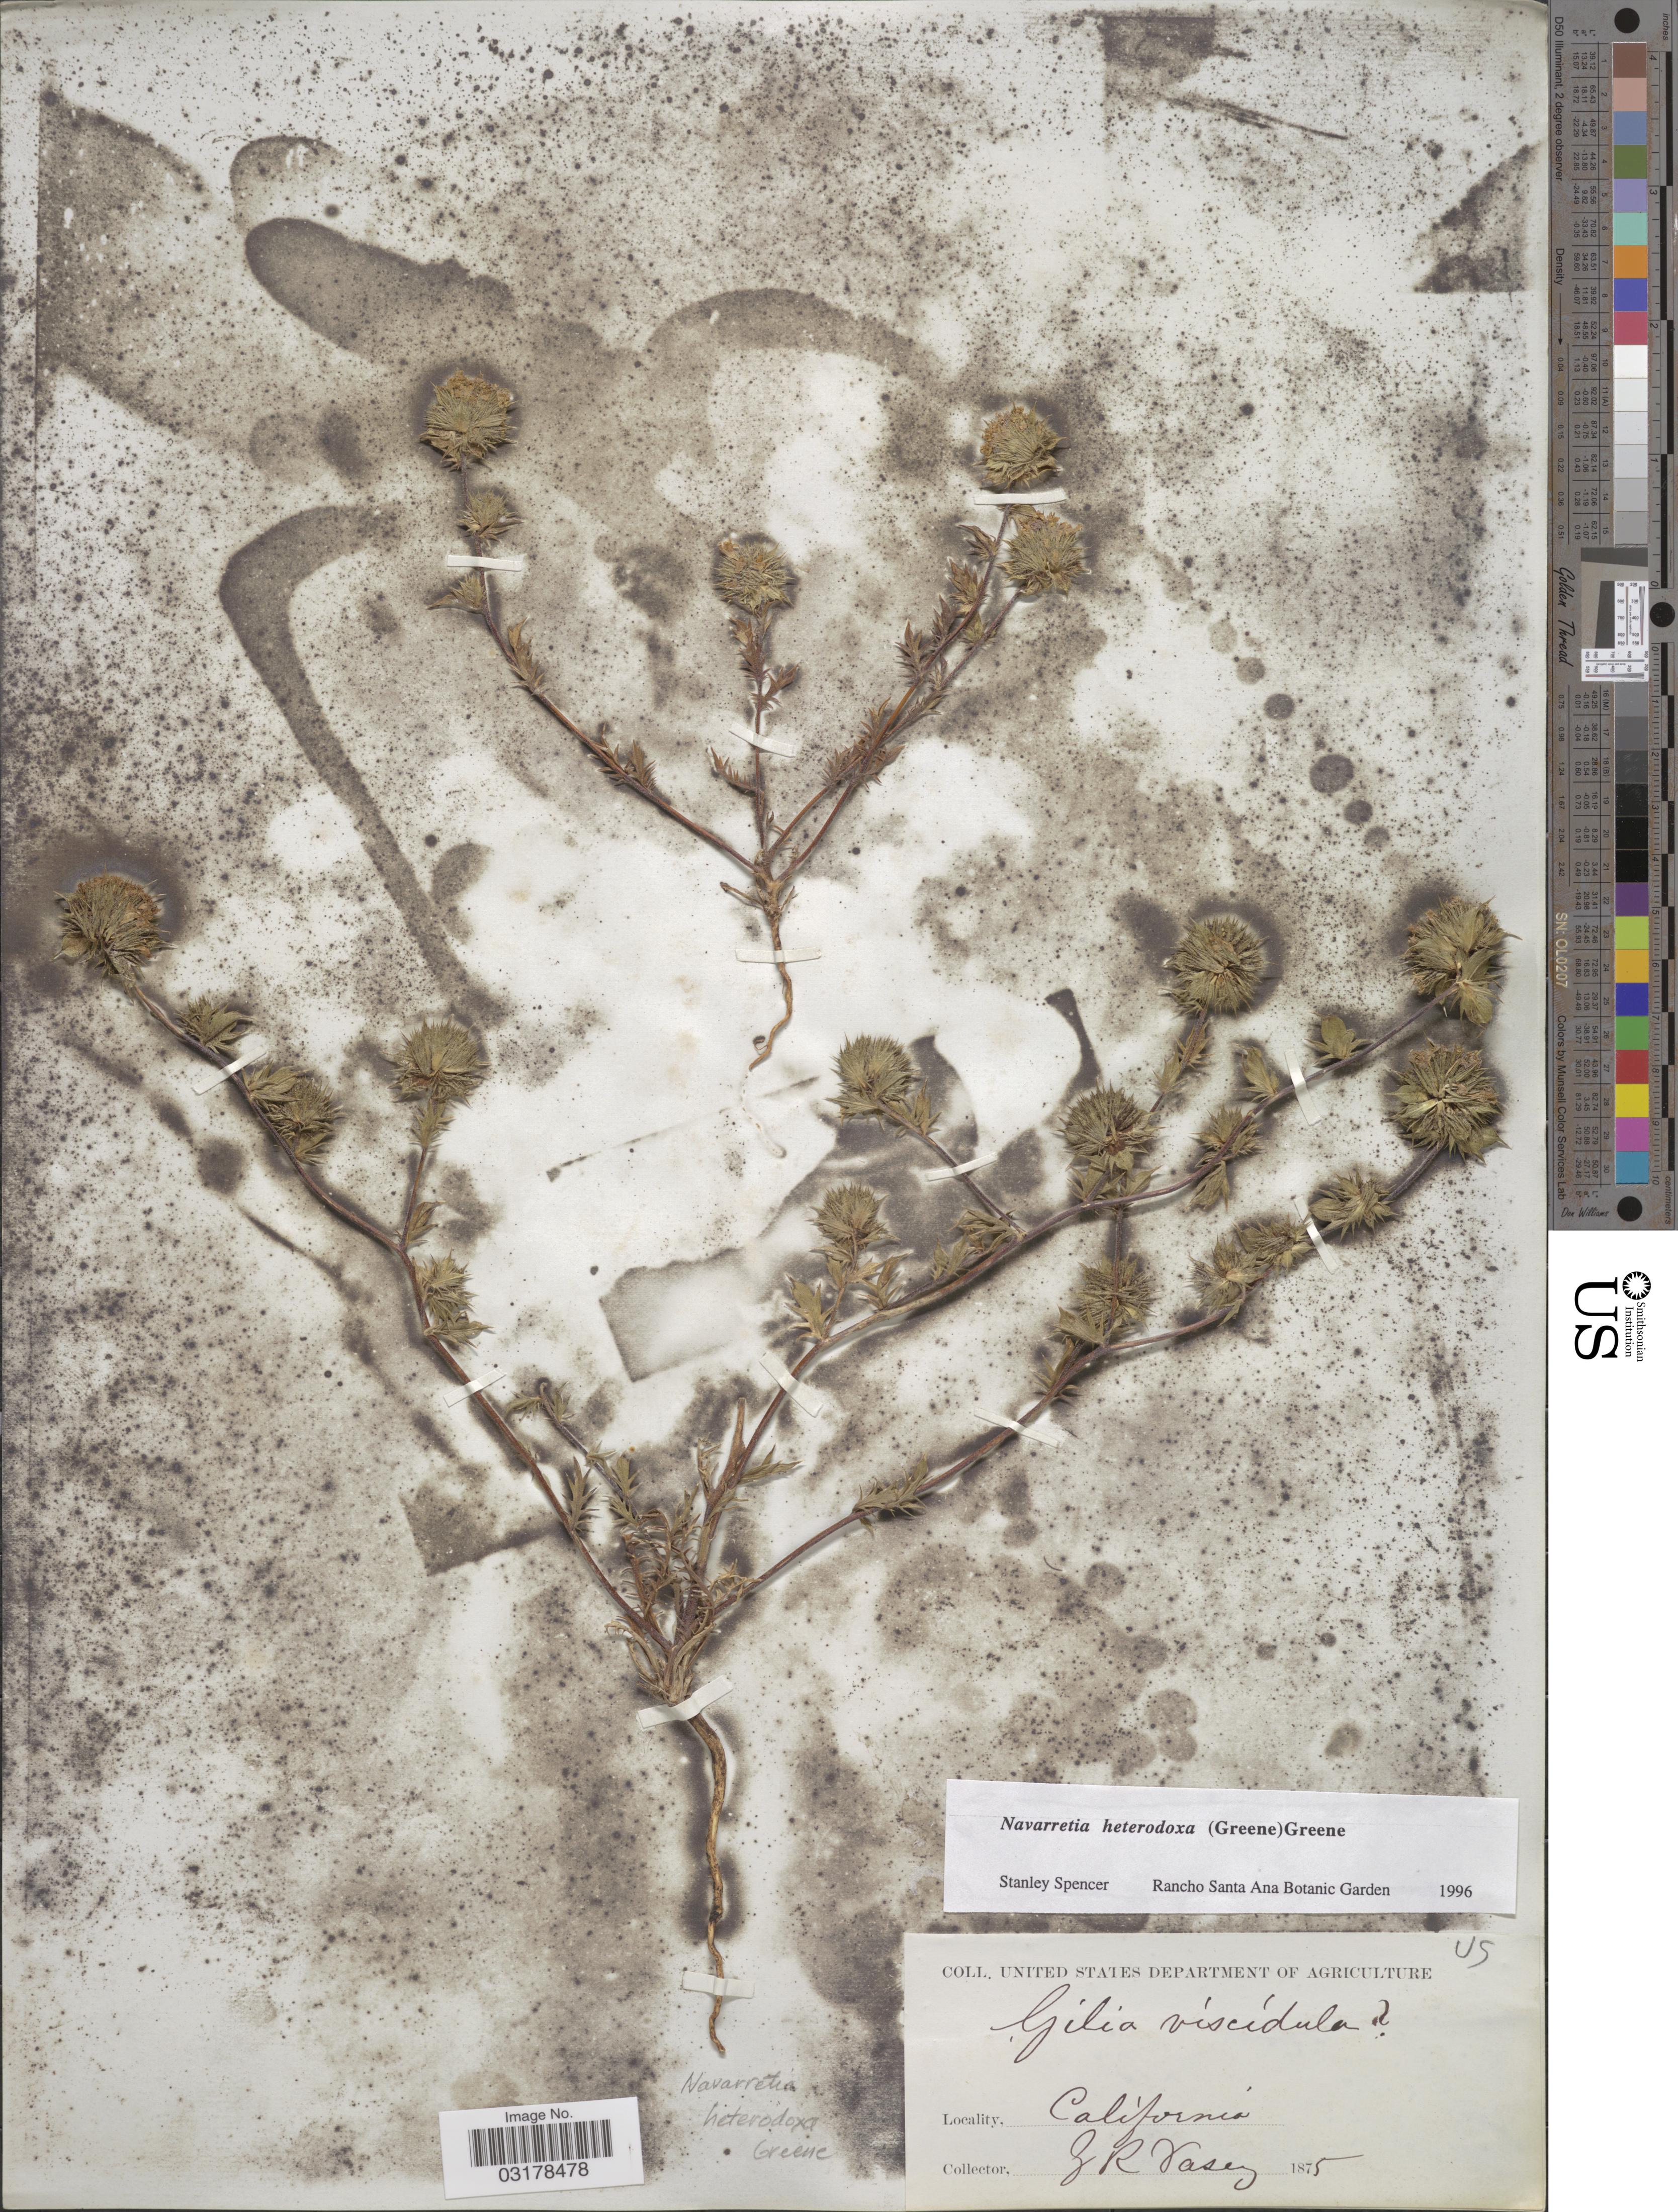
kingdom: Plantae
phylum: Tracheophyta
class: Magnoliopsida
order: Ericales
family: Polemoniaceae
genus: Navarretia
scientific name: Navarretia heterodoxa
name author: (S.W. Greene) S.W. Greene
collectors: G. R. Vasey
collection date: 1875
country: United States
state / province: California